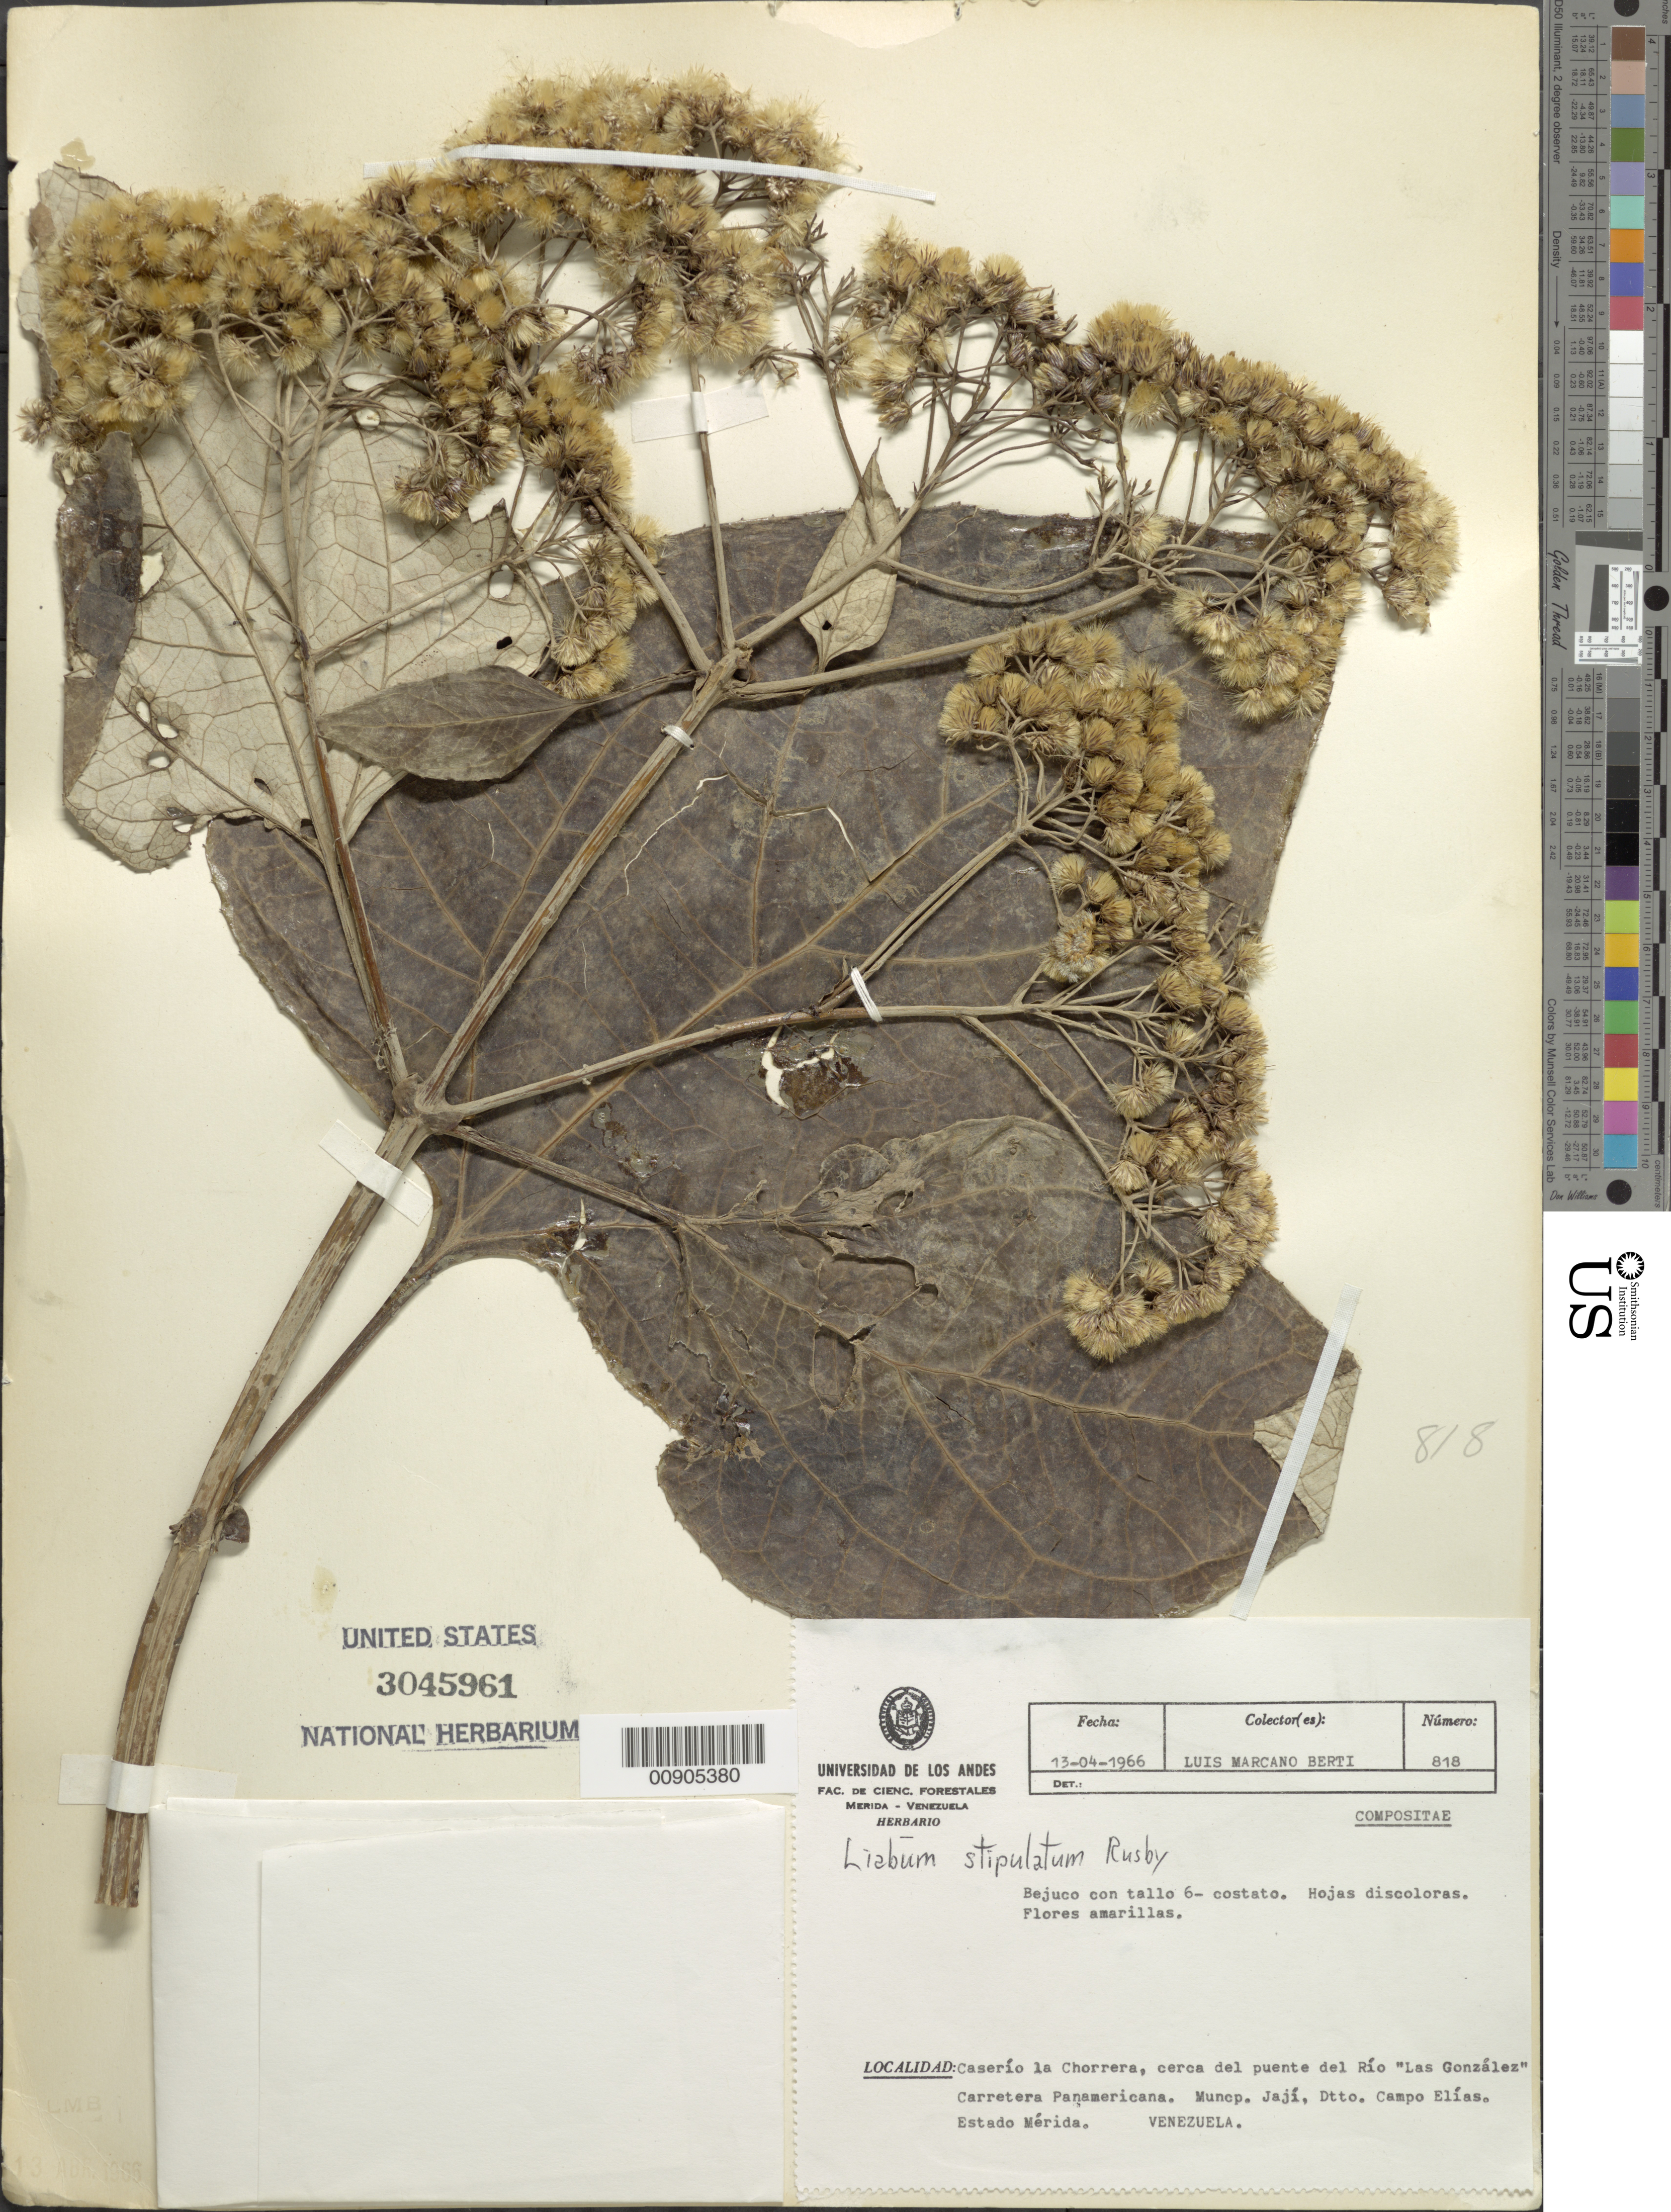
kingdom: Plantae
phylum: Tracheophyta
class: Magnoliopsida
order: Asterales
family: Asteraceae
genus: Liabum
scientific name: Liabum stipulatum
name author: Rusby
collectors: L. Marcano-Berti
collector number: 818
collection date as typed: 13-Apr-66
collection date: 1966-04-13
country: Venezuela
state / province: Mérida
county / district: Campo Elías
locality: Mun. Jají, puente del Río "Las González", Carretera Panamaricana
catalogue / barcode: US 3045961